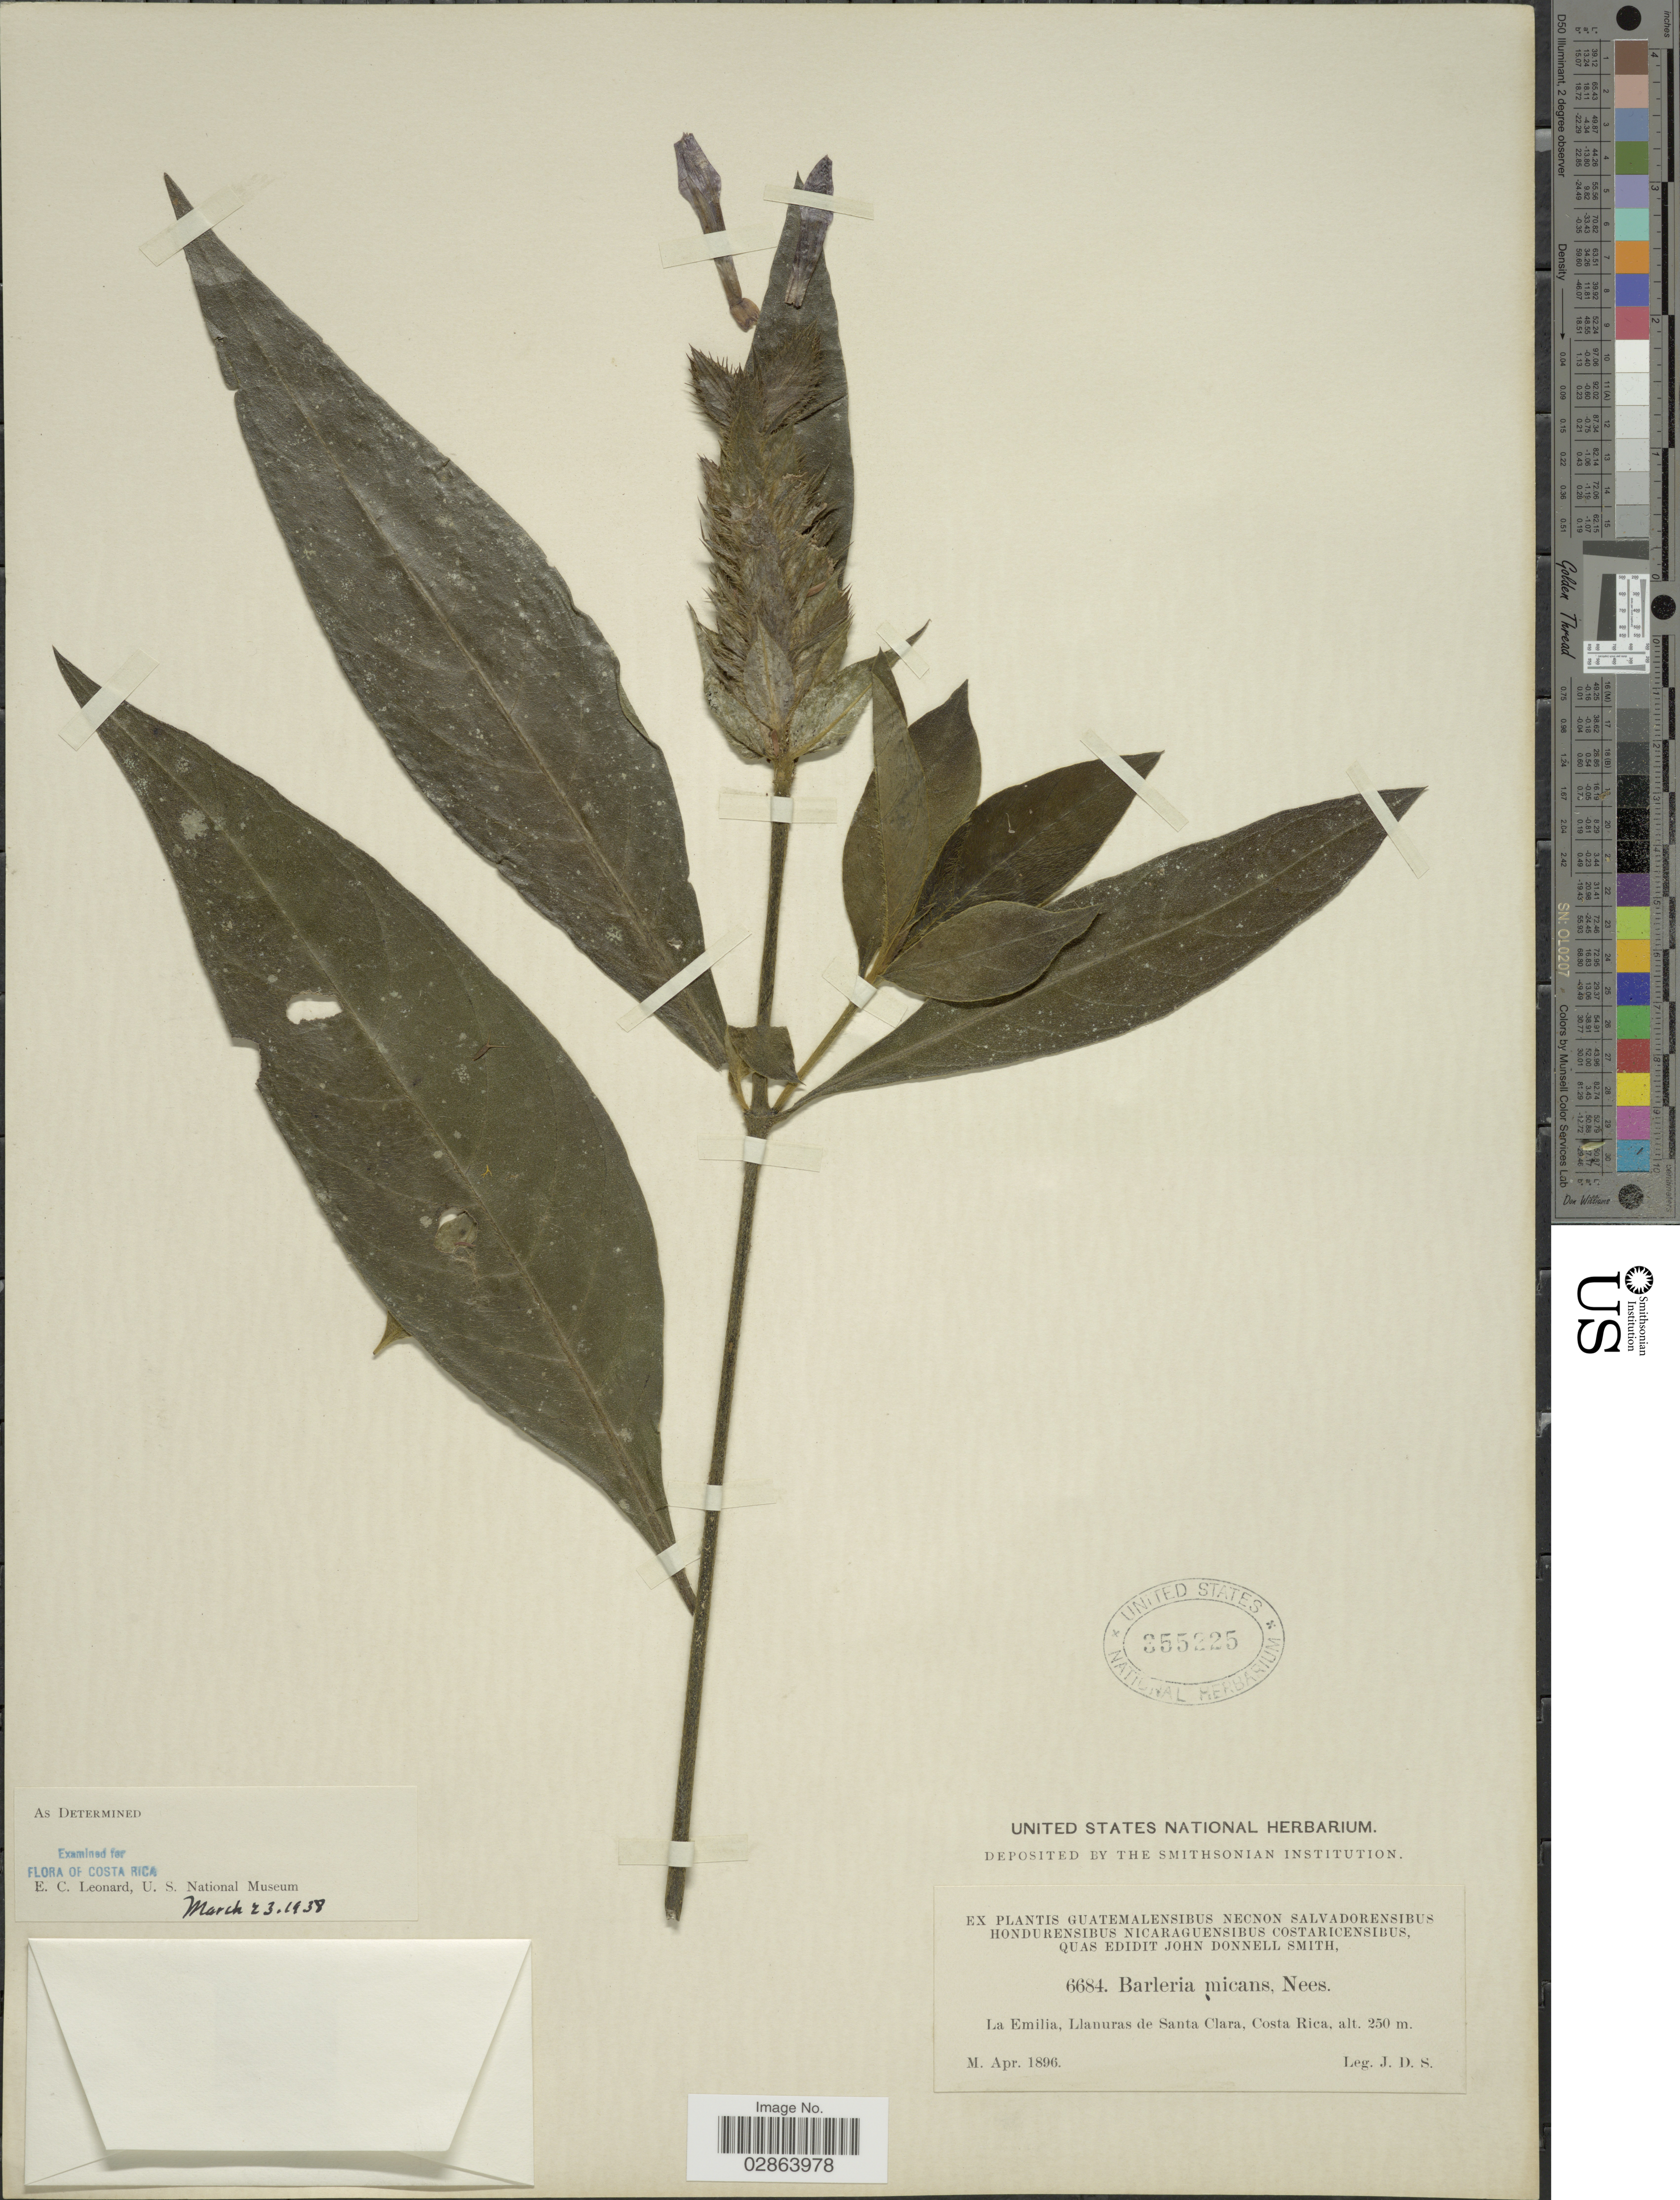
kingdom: Plantae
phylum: Tracheophyta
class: Magnoliopsida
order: Lamiales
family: Acanthaceae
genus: Barleria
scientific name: Barleria oenotheroides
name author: Dum. Cours.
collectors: J. Donnell Smith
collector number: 6684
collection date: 1896-04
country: Costa Rica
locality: La Emilia, Llanuras de Santa Clara, Costa Rica.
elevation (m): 250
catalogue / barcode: US 355225